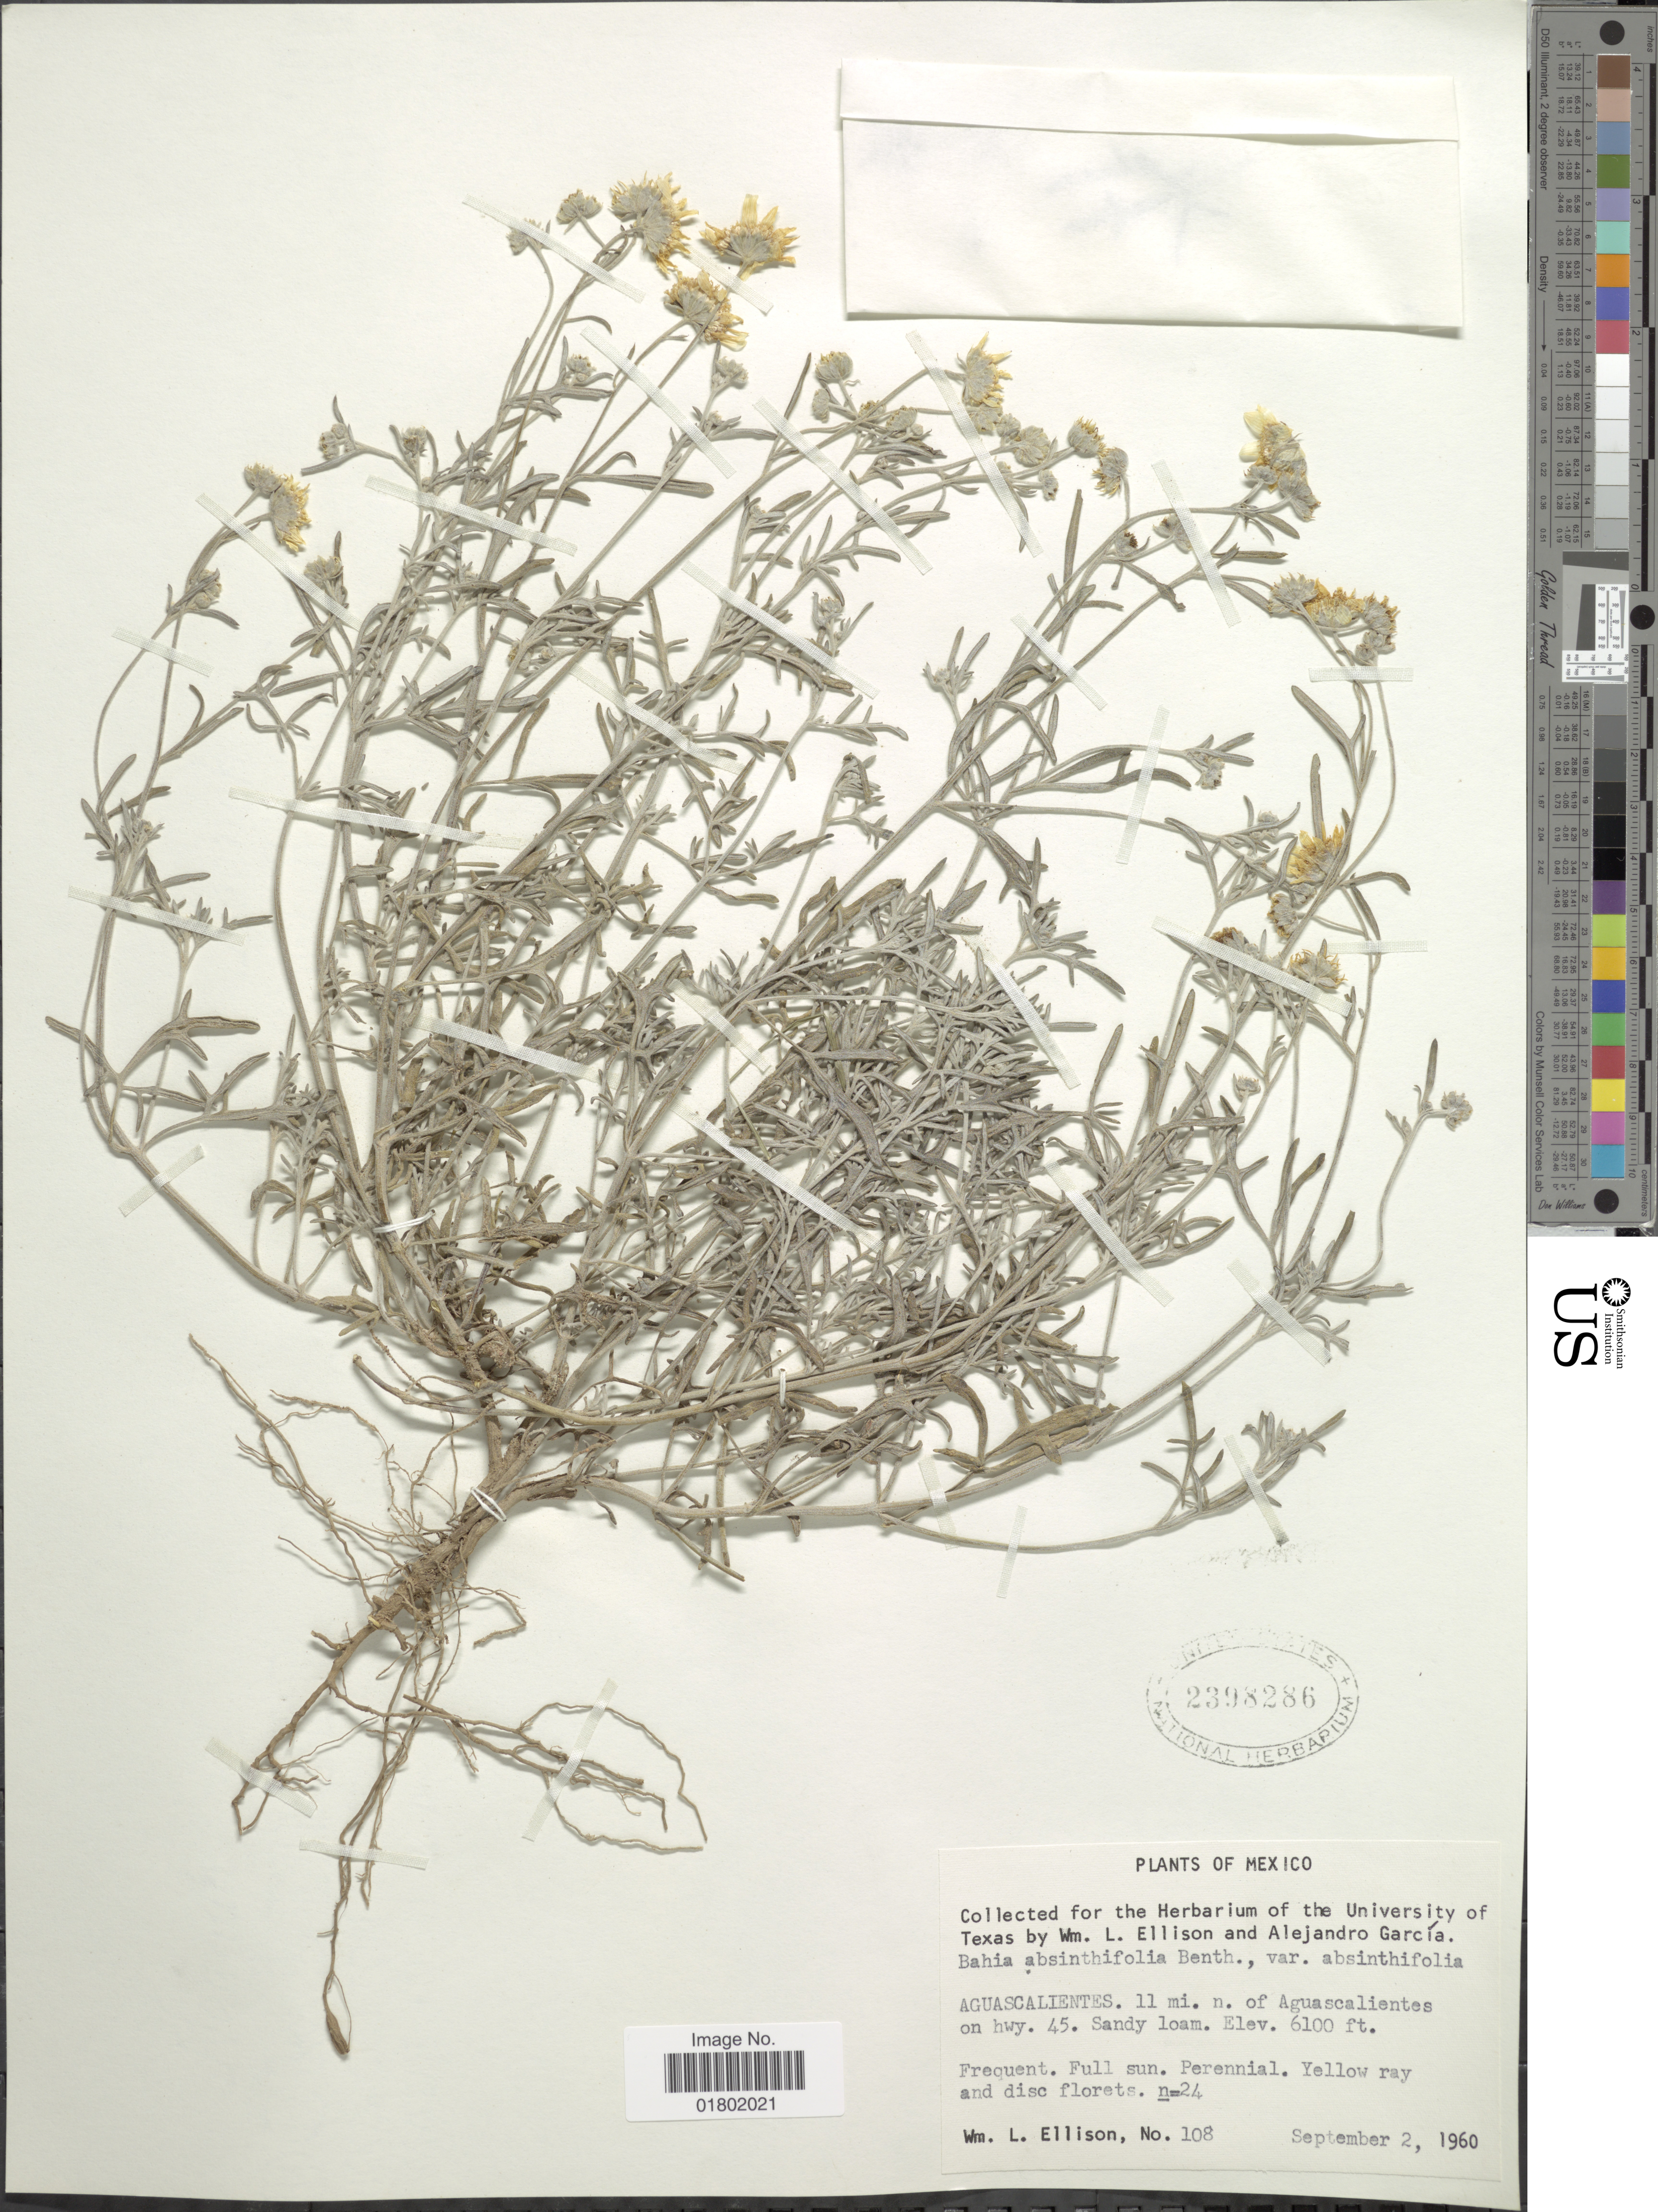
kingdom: Plantae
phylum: Tracheophyta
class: Magnoliopsida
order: Asterales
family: Asteraceae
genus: Bahia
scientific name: Bahia absinthifolia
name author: Benth.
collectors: W. L. Ellison & A. García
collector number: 108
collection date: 1960-09-02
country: Mexico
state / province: Aguascalientes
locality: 11 mi. n. of Aguascalientes on hwy. 45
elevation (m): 1859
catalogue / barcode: US 2398286